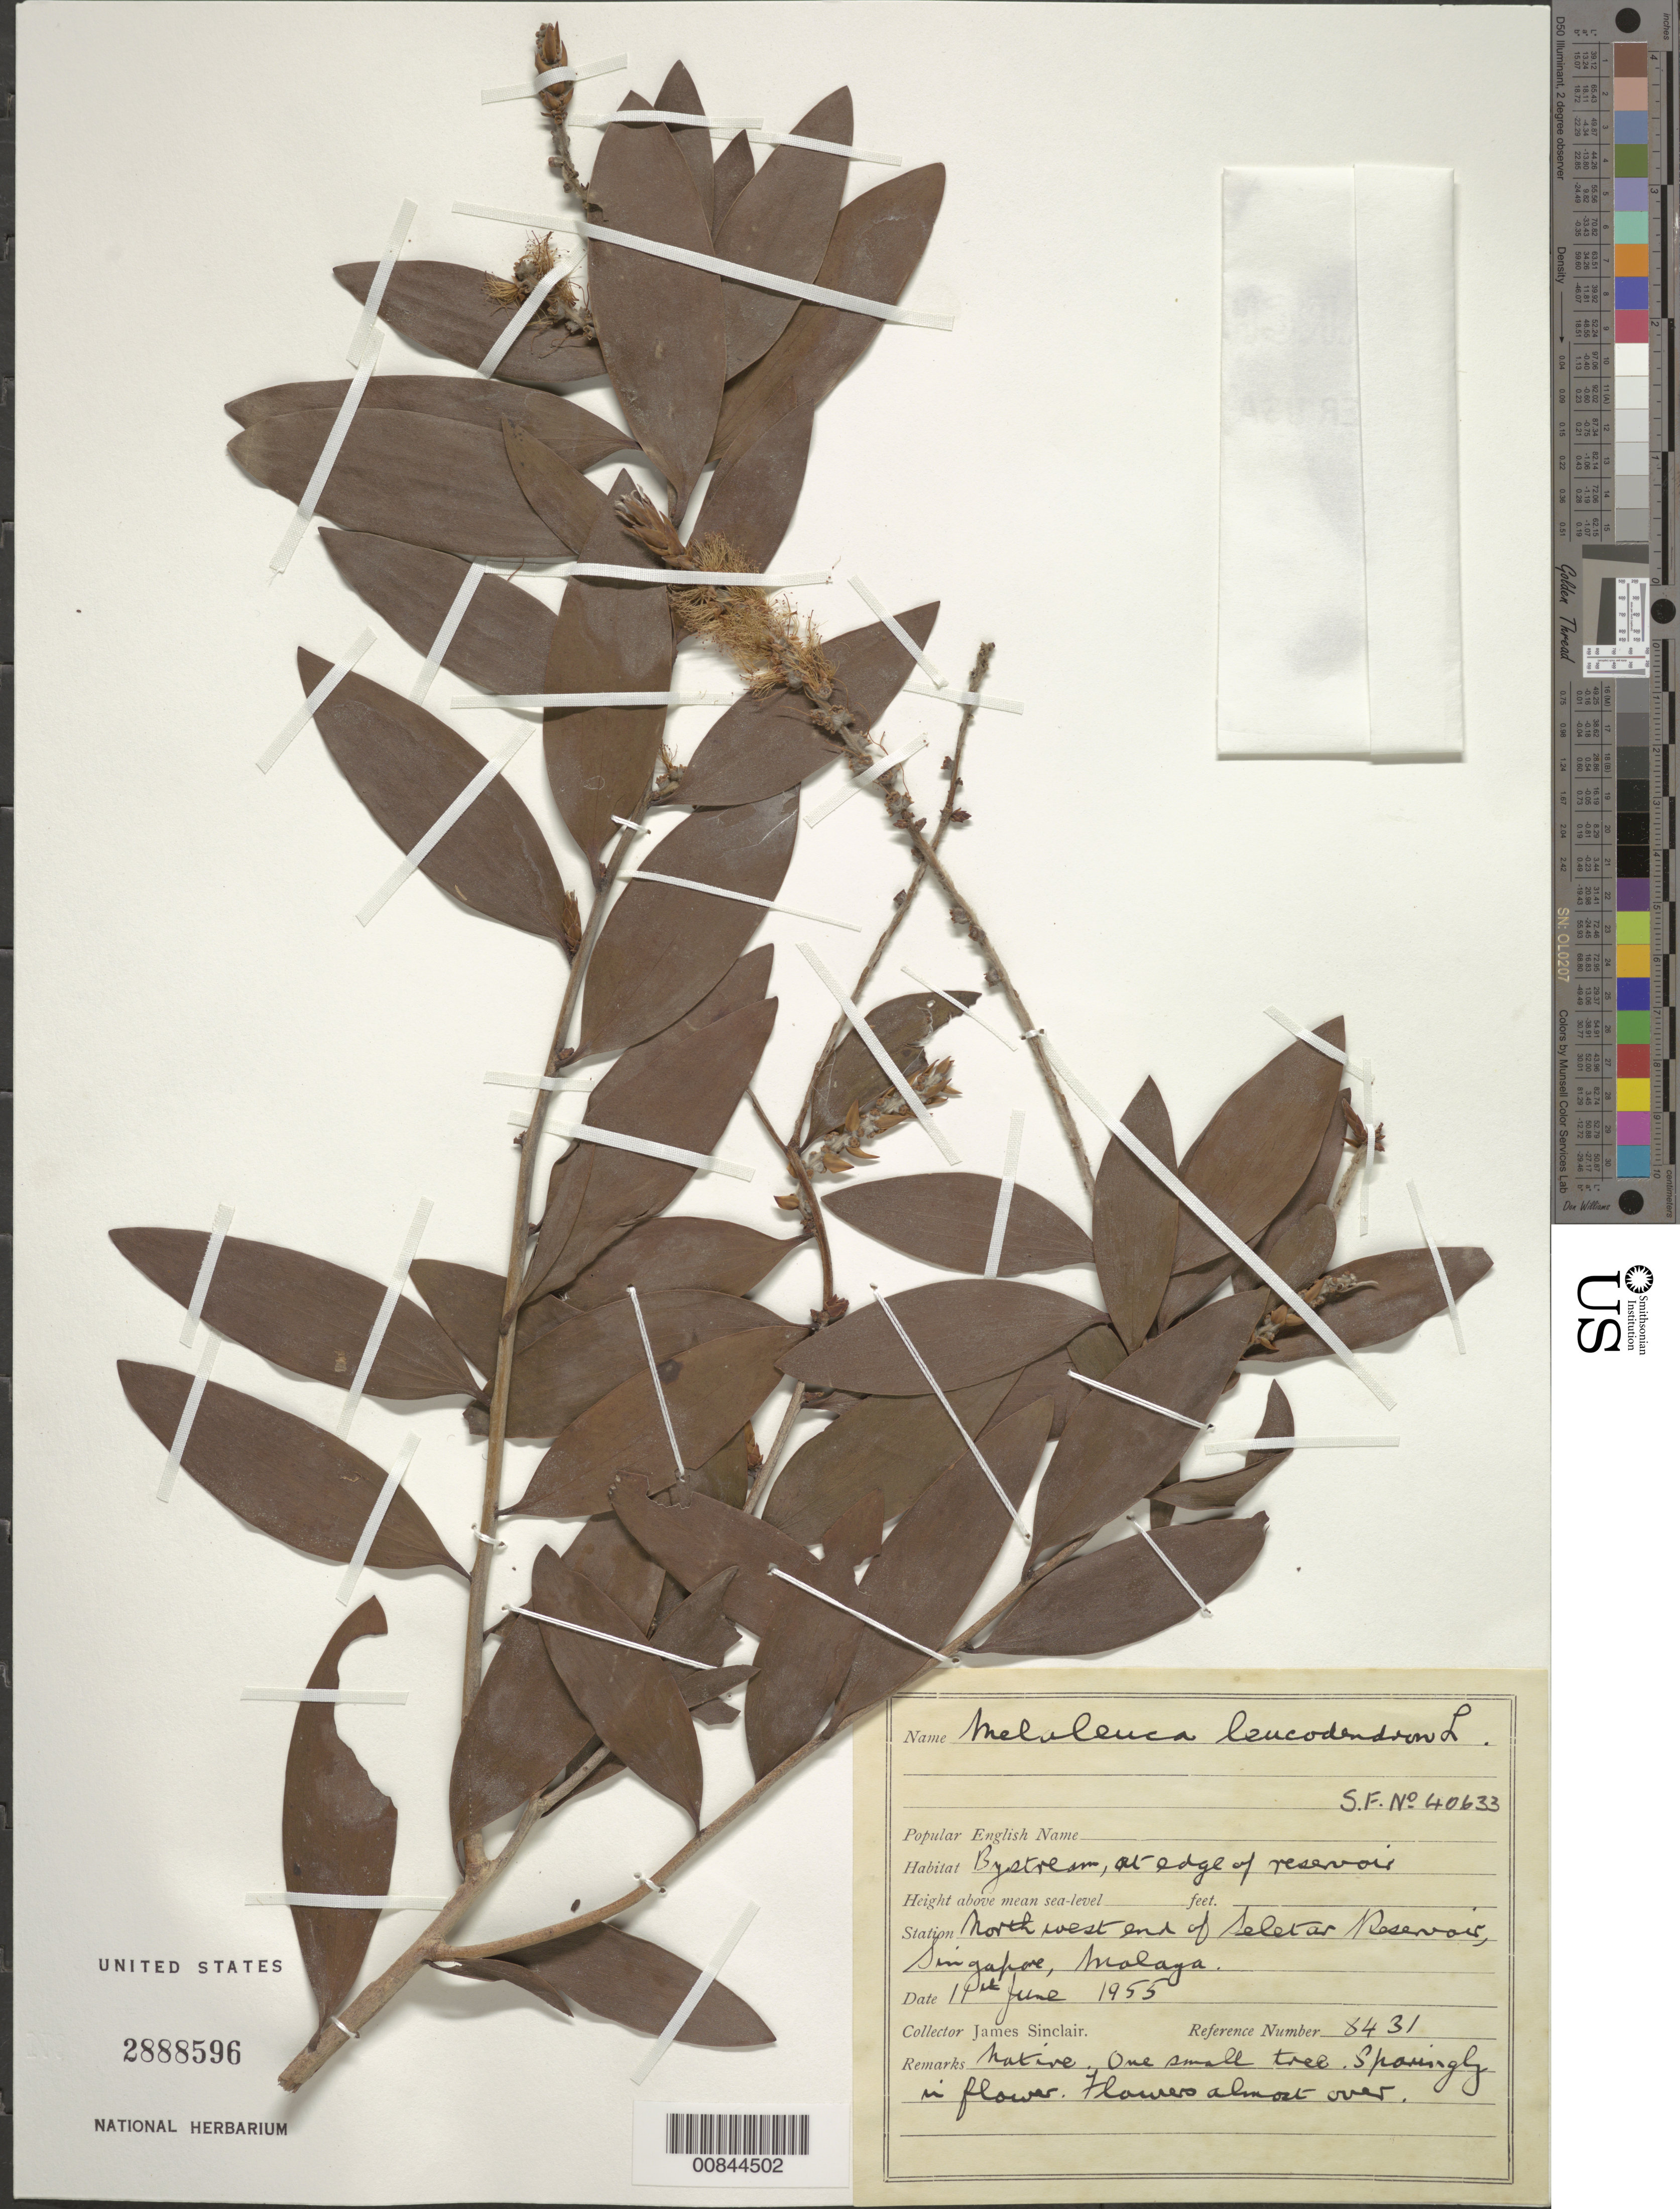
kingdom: Plantae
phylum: Tracheophyta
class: Magnoliopsida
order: Myrtales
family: Myrtaceae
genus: Melaleuca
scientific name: Melaleuca leucadendra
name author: (L.) L.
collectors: J. Sinclair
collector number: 40633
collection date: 1955-06-11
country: Singapore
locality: NW of Seletar Reasevoir. (Malaya Peninsula)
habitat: By stream, at the edge of reservoir.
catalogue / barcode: US 2888596